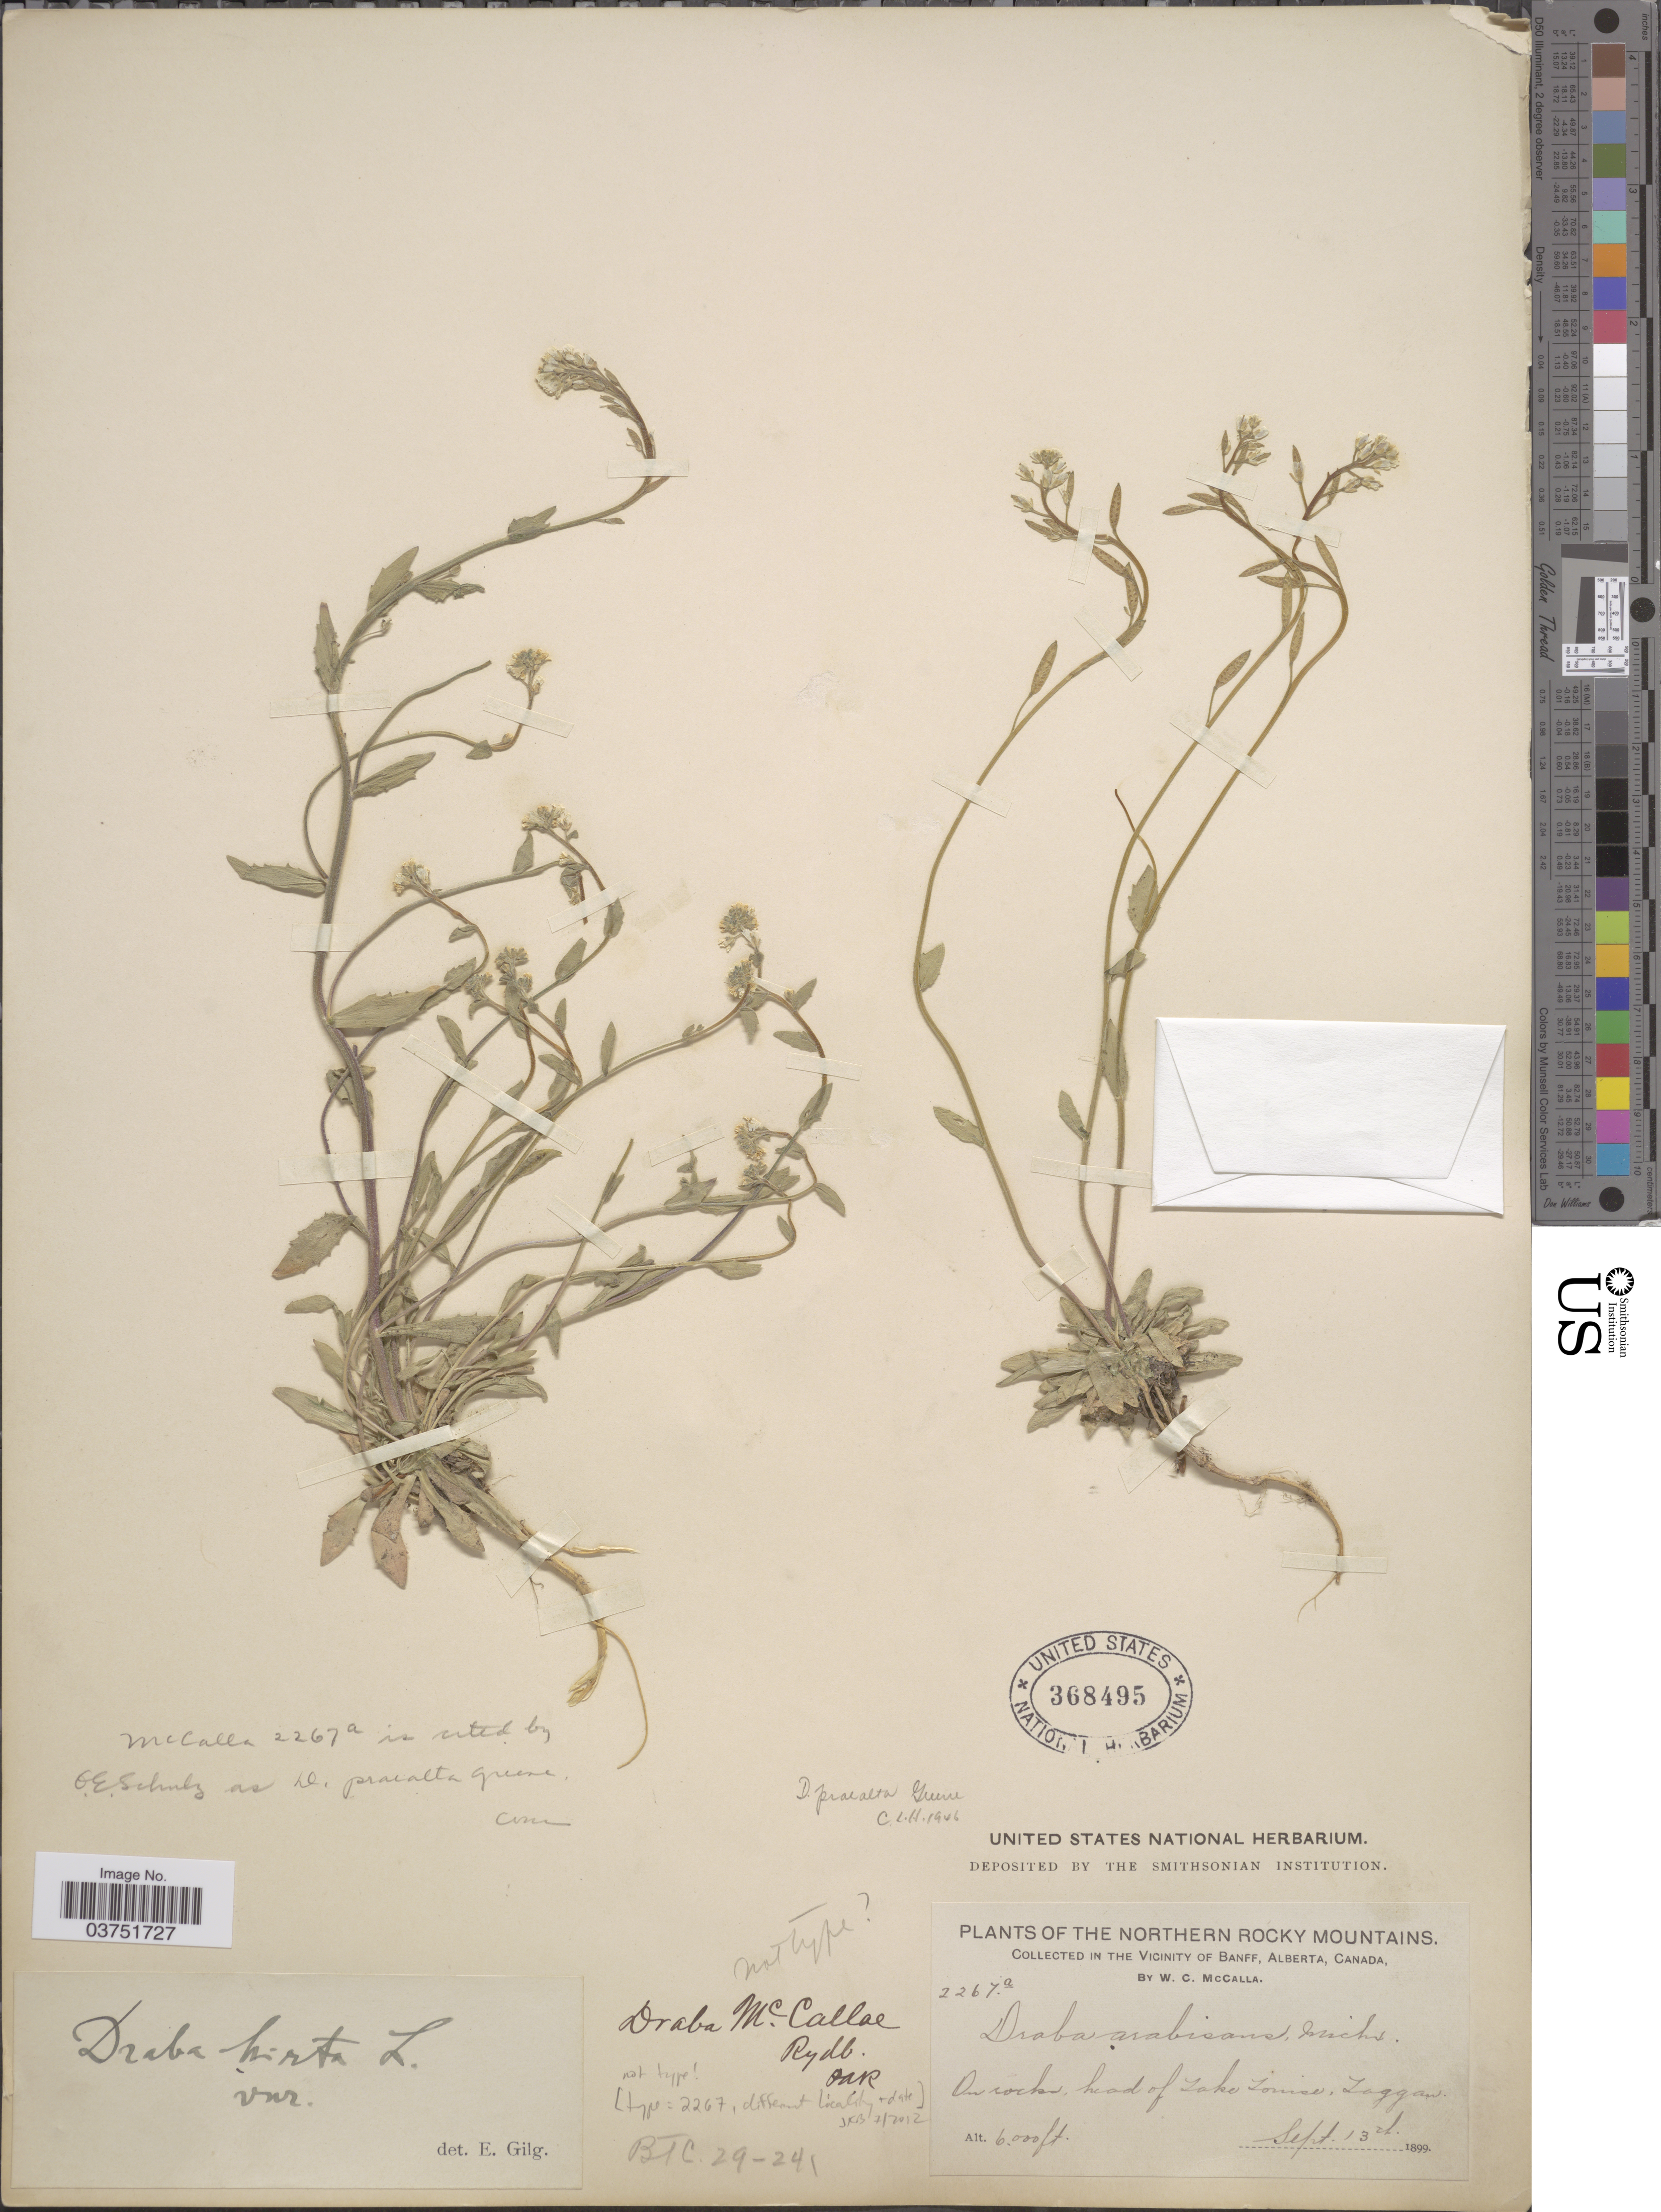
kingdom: Plantae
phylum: Tracheophyta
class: Magnoliopsida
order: Brassicales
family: Brassicaceae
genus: Draba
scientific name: Draba mccallae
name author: Rydb.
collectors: W. McCalla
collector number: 2267a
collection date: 1899-09-13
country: Canada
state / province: Alberta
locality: Northern Rocky Mountains. Vicinity of Banff. On rocks, head of Lake Louise, Loggan.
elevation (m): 1829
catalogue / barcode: US 368495